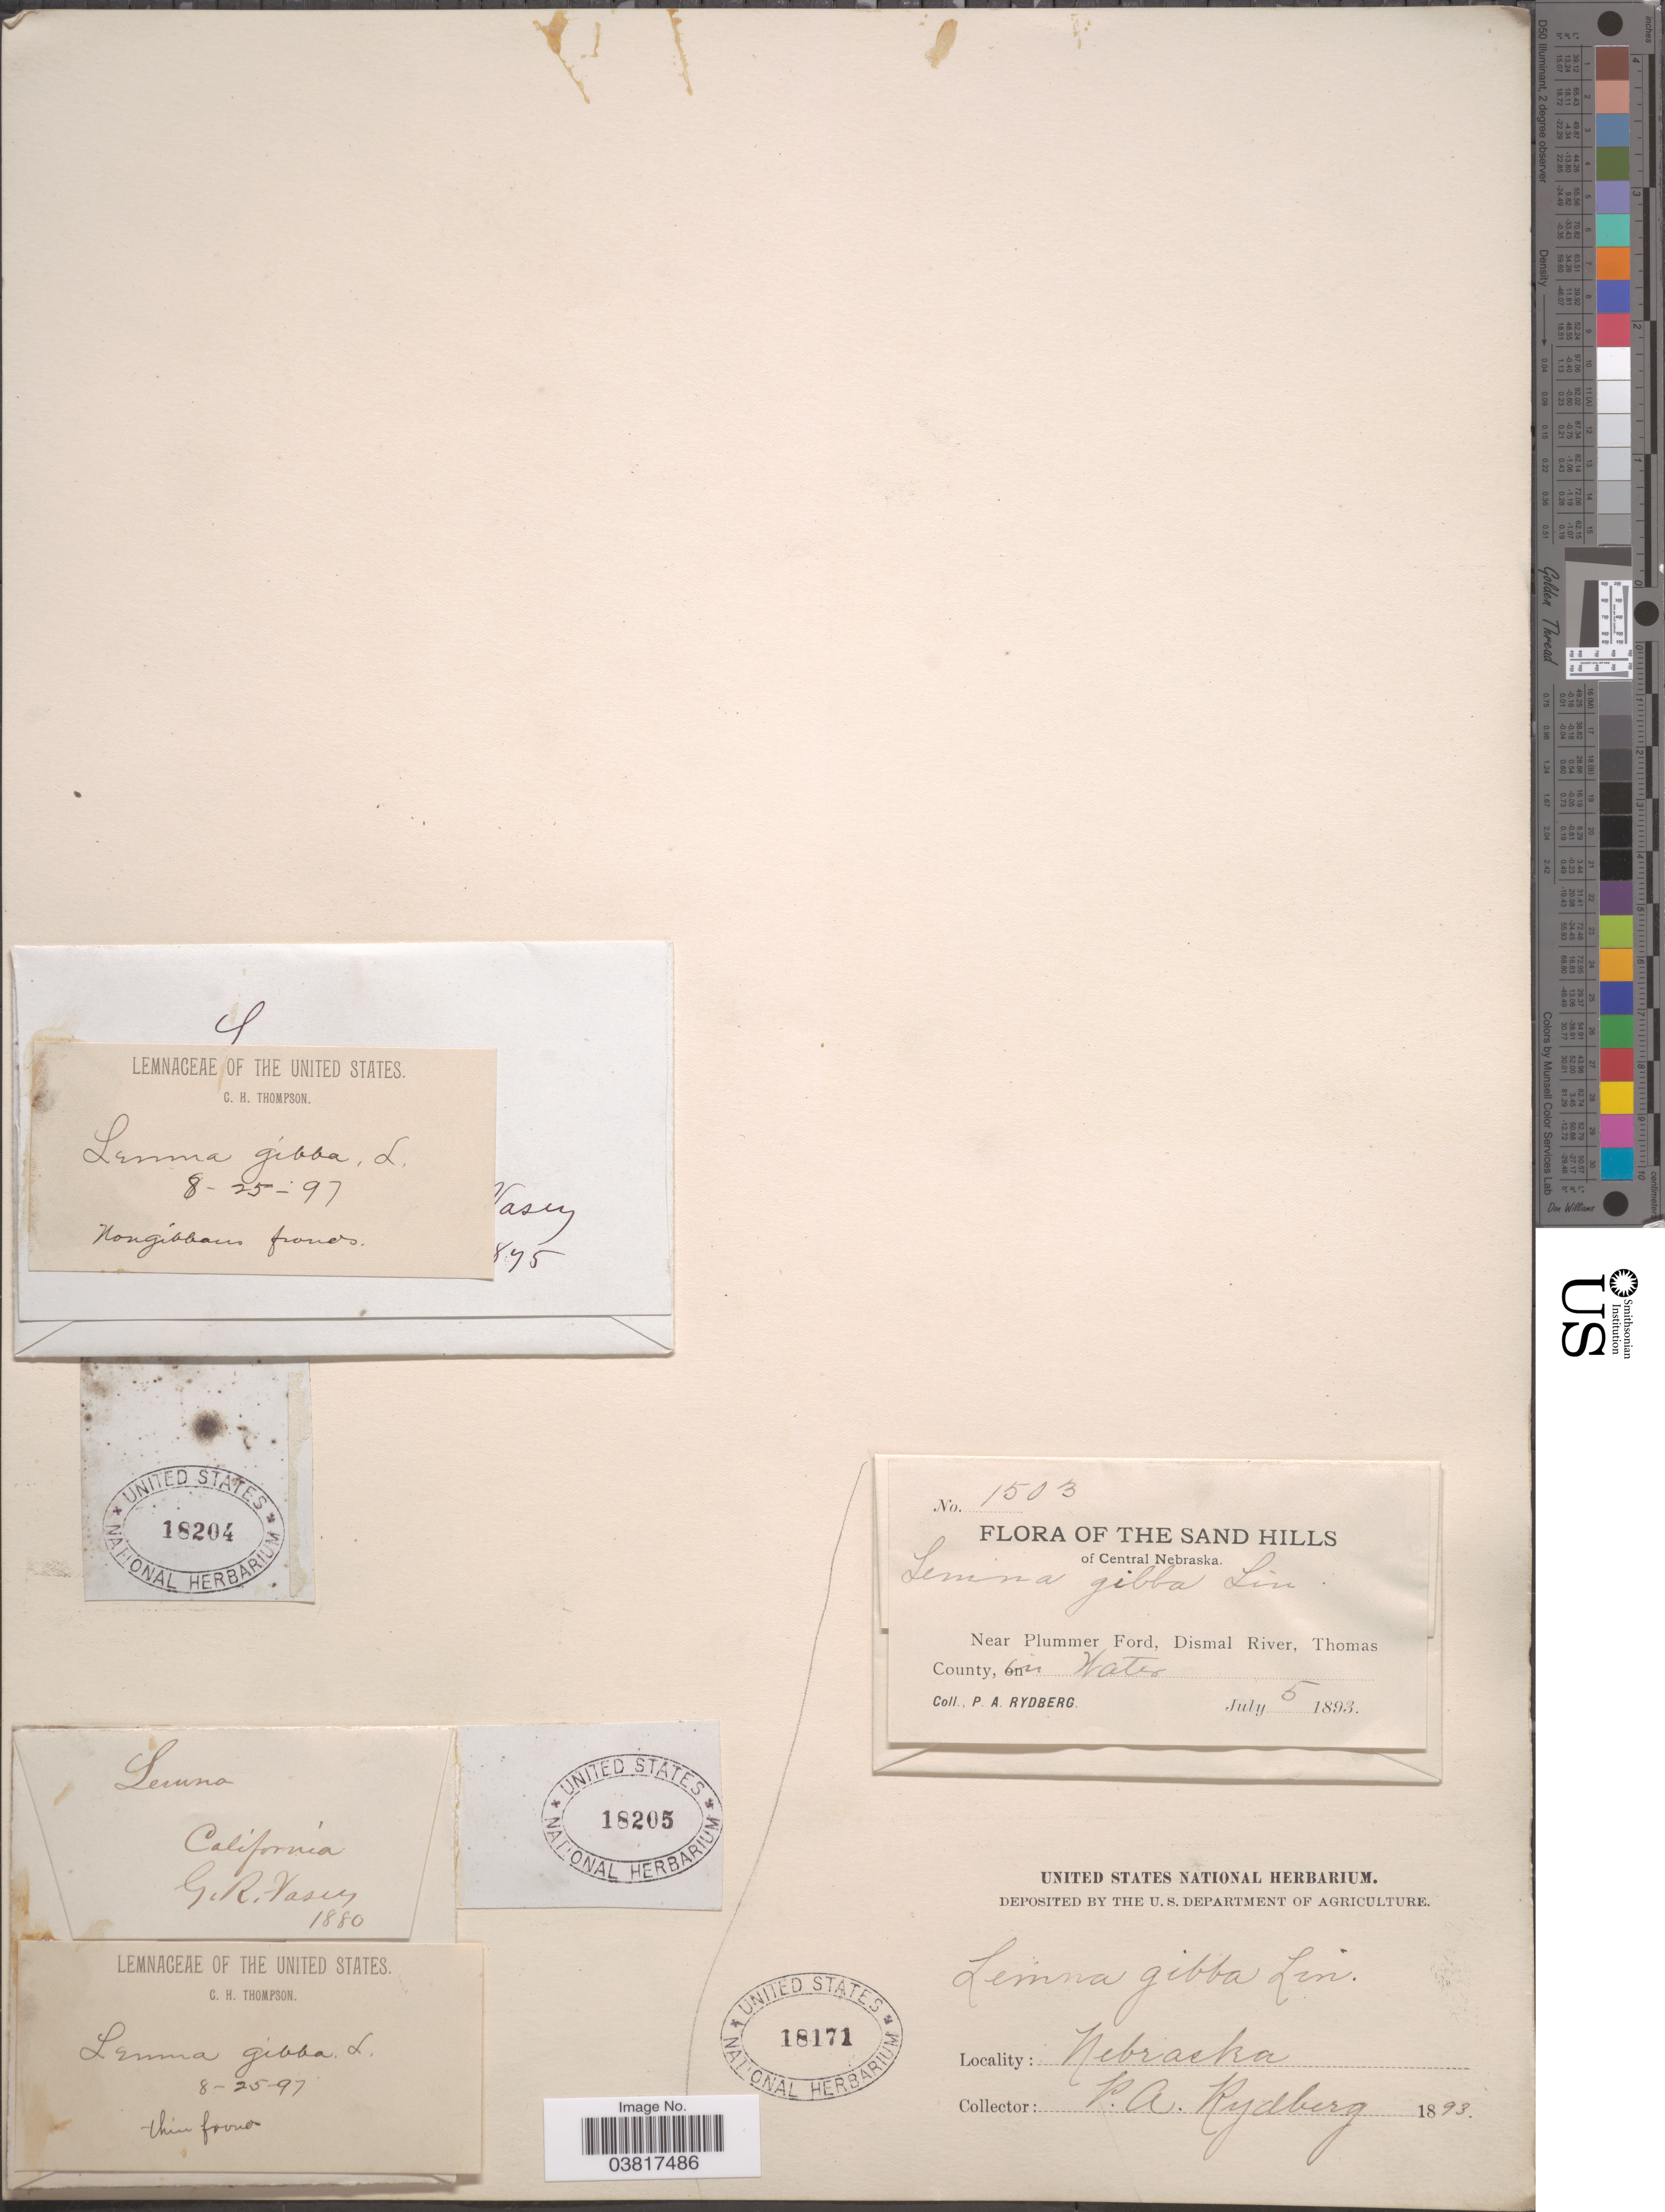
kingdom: Plantae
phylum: Tracheophyta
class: Liliopsida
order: Alismatales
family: Araceae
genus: Lemna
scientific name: Lemna gibba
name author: L.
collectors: G. R. Vasey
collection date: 1880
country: United States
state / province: California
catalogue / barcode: US 18205-2